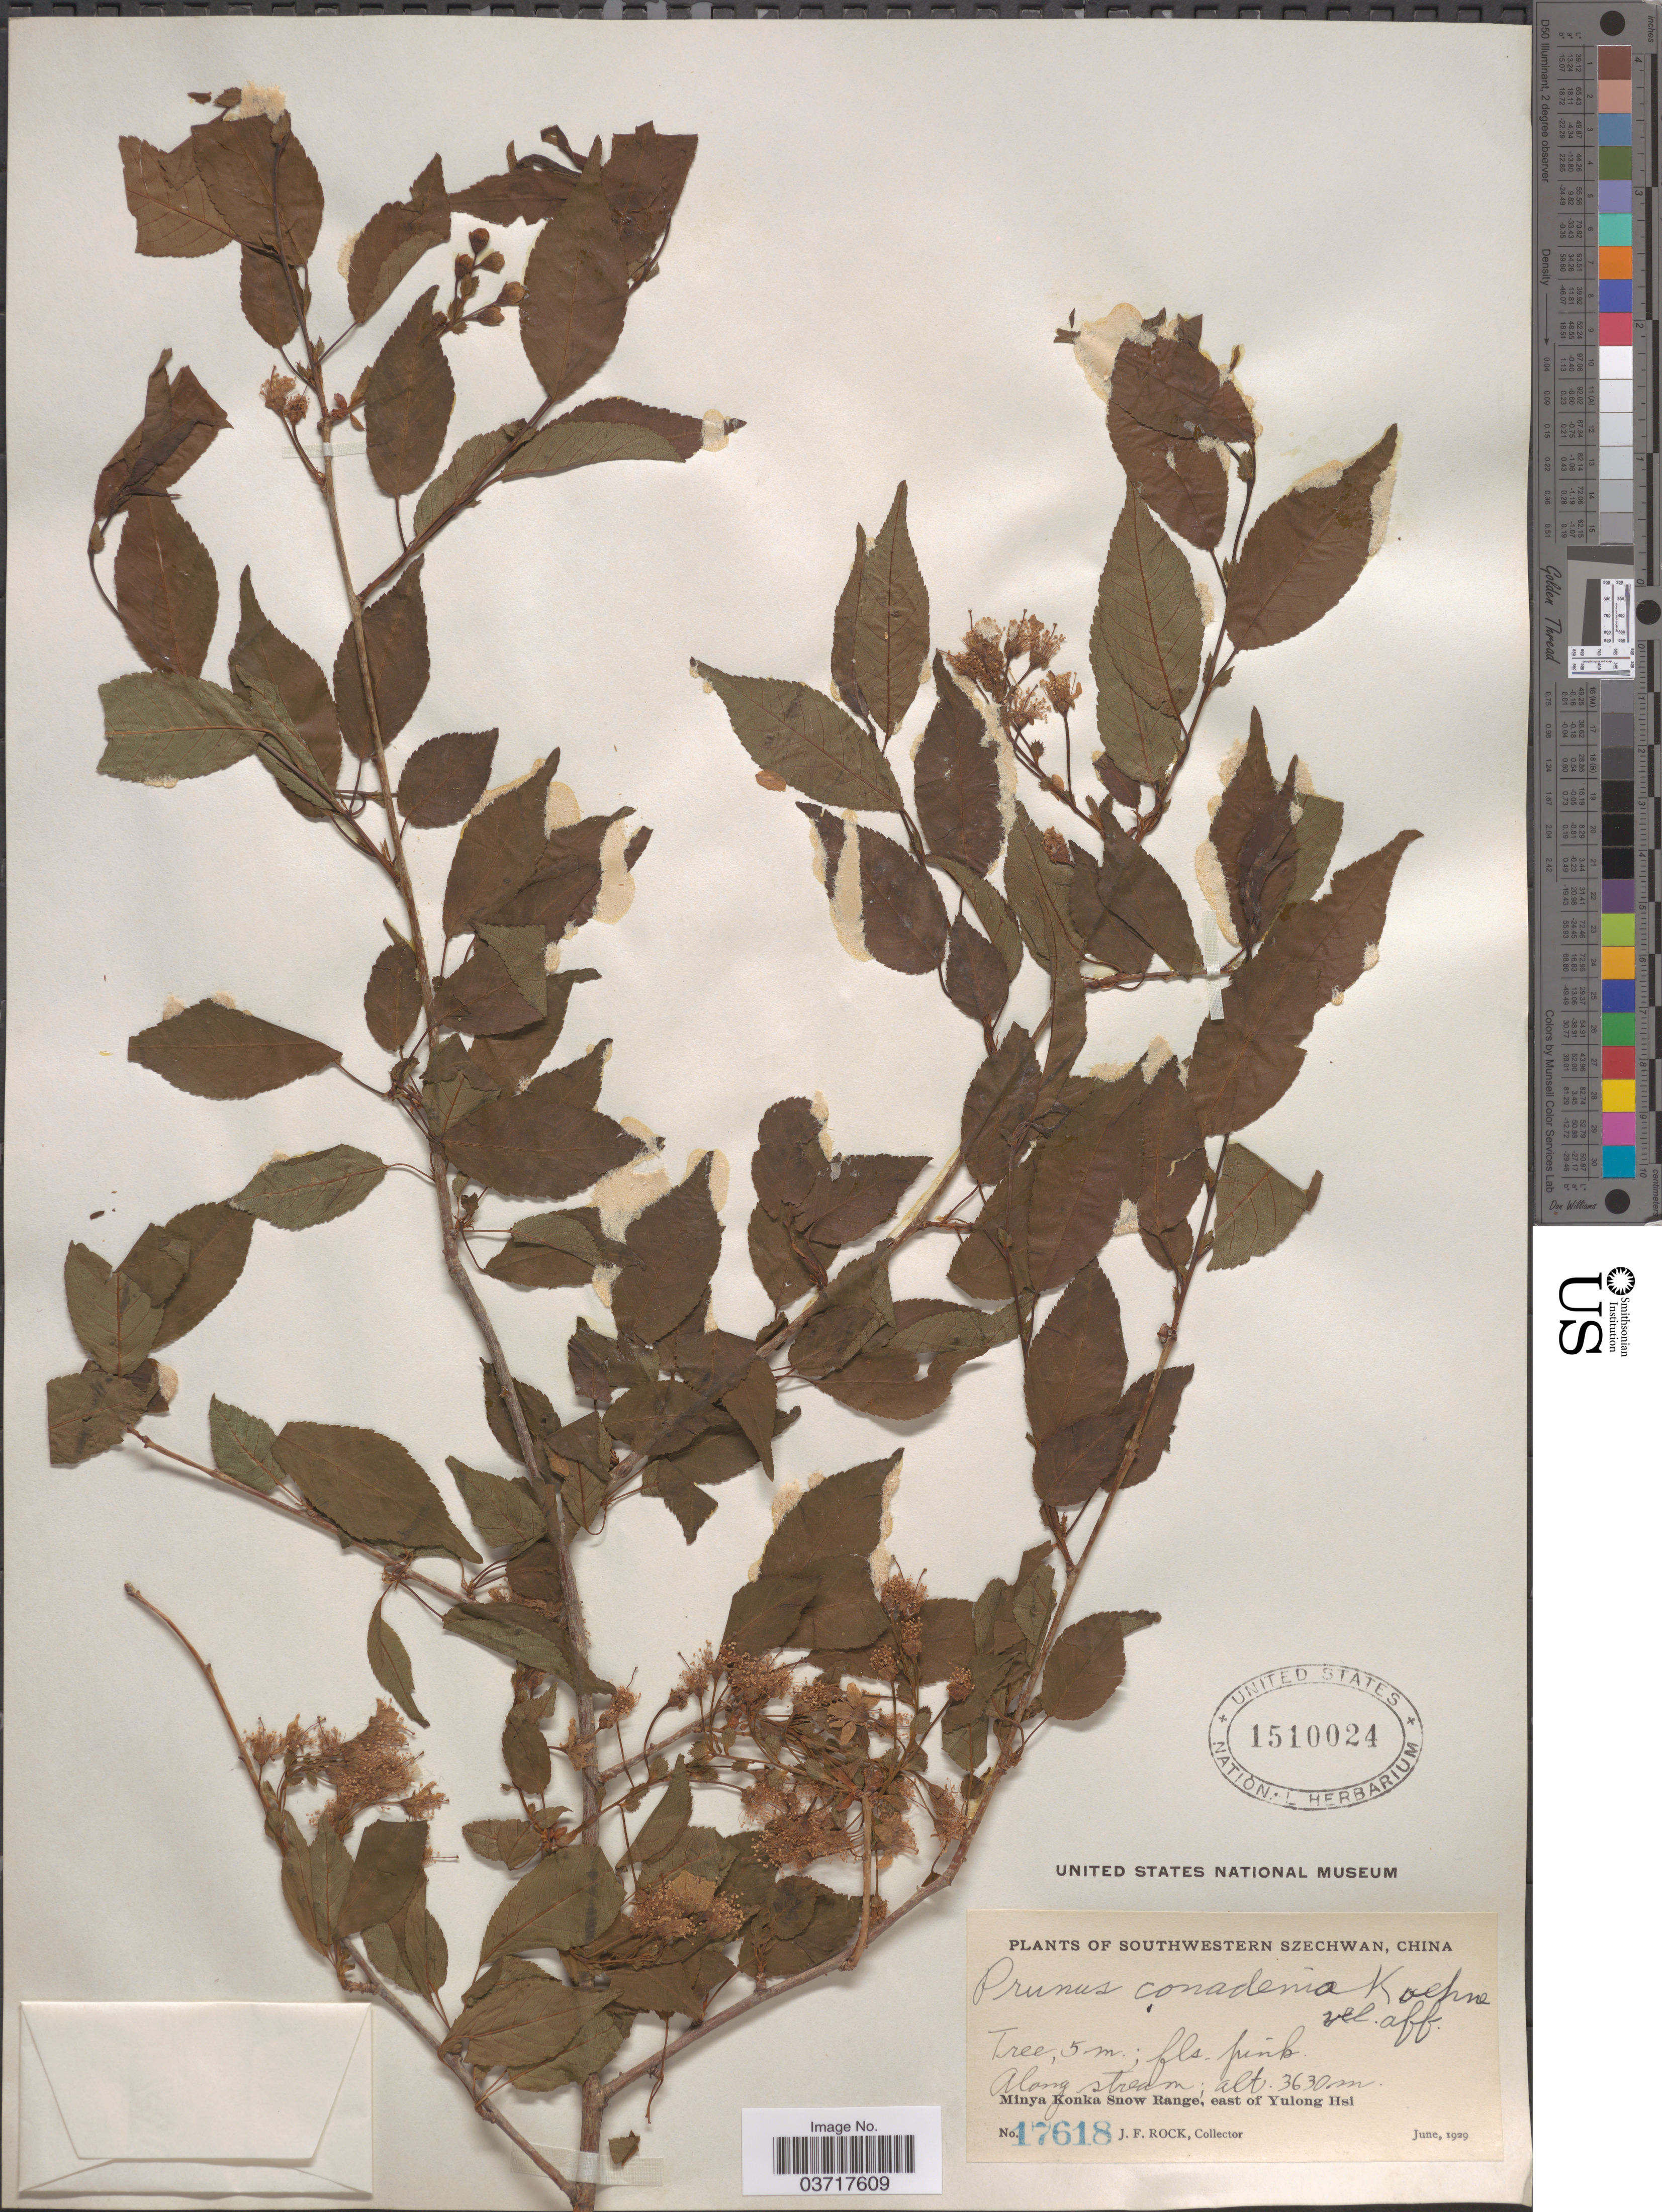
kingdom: Plantae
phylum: Tracheophyta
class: Magnoliopsida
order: Rosales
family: Rosaceae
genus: Prunus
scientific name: Prunus conadenia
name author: Koehne in Sarg.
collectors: J. Rock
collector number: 17618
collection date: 1929-06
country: China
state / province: Sichuan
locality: Southwestern Szechwan. Minya Konka Snow Range, east of Yulong Hsi.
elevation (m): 3630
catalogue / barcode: US 1510024